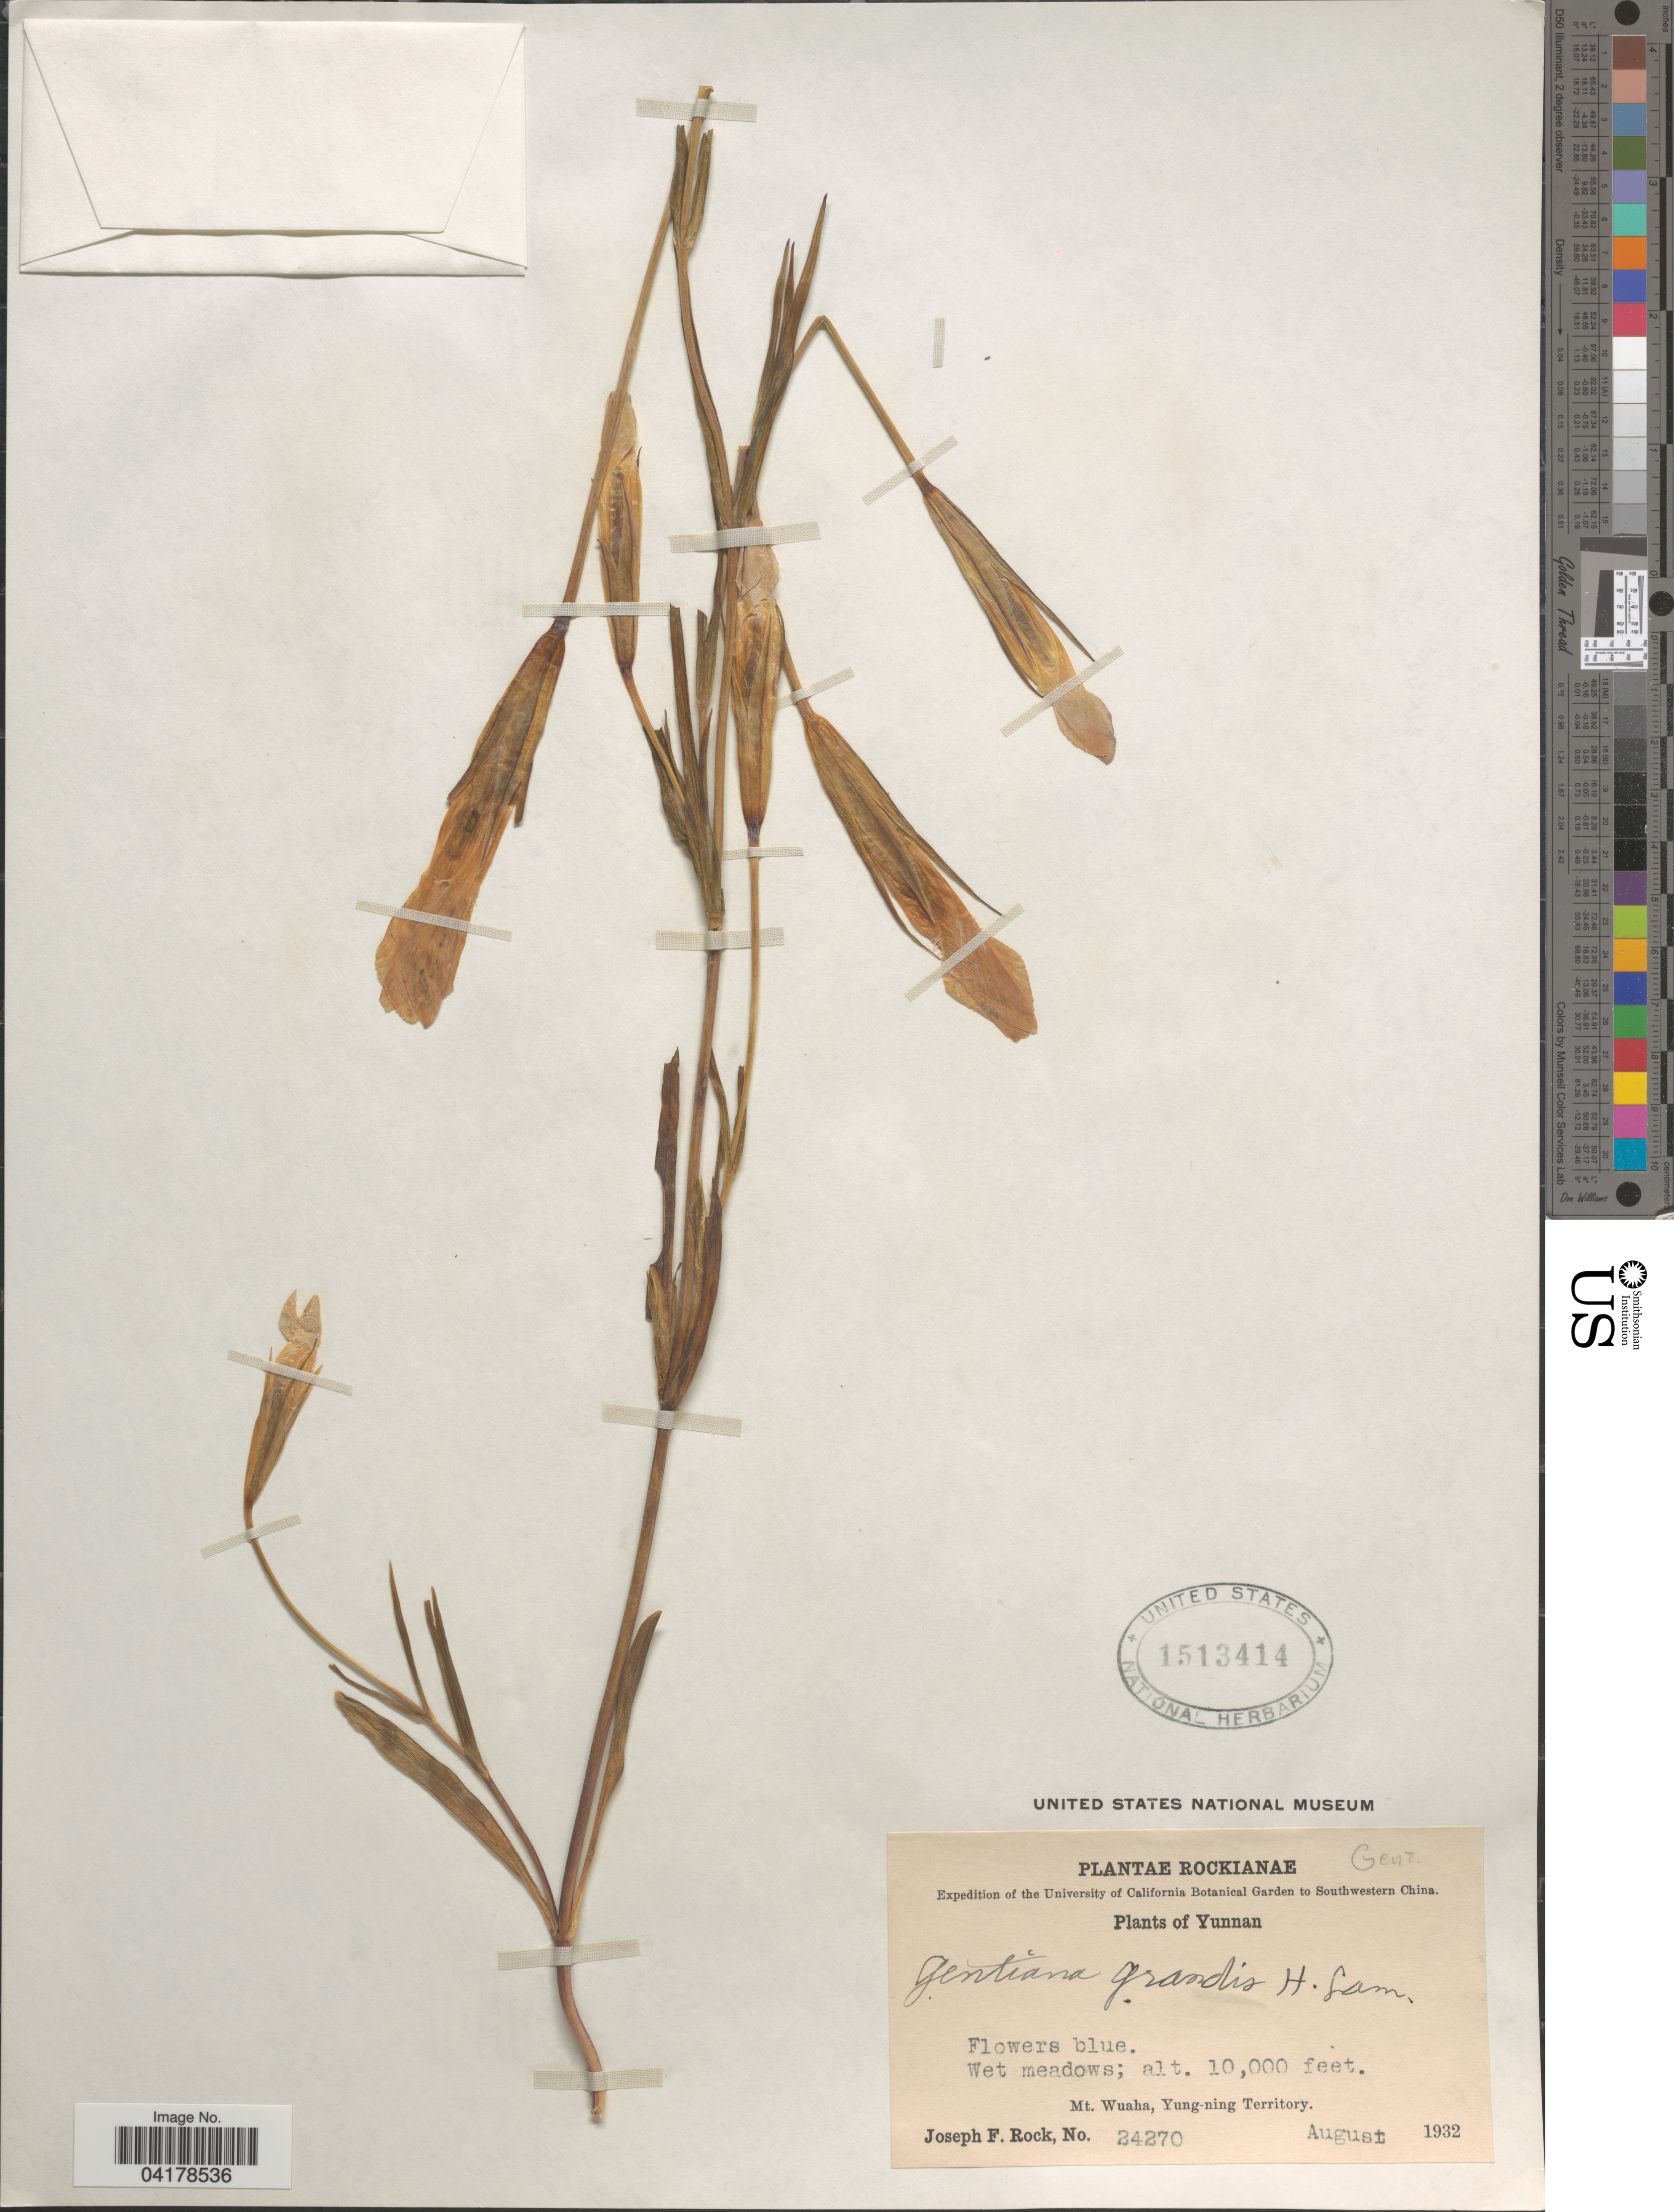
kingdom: Plantae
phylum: Tracheophyta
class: Magnoliopsida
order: Gentianales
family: Gentianaceae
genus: Gentiana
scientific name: Gentiana grandis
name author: (A. Gray) Holm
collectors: J. F. Rock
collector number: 24270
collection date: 1932-08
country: China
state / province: Yunnan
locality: Rockianae [unsure placement]. Expedition of the University of California Botanical Garden to Southwestern China. Mt. Wuaha, Yung-ning Territory.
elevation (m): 3048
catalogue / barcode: US 1513414